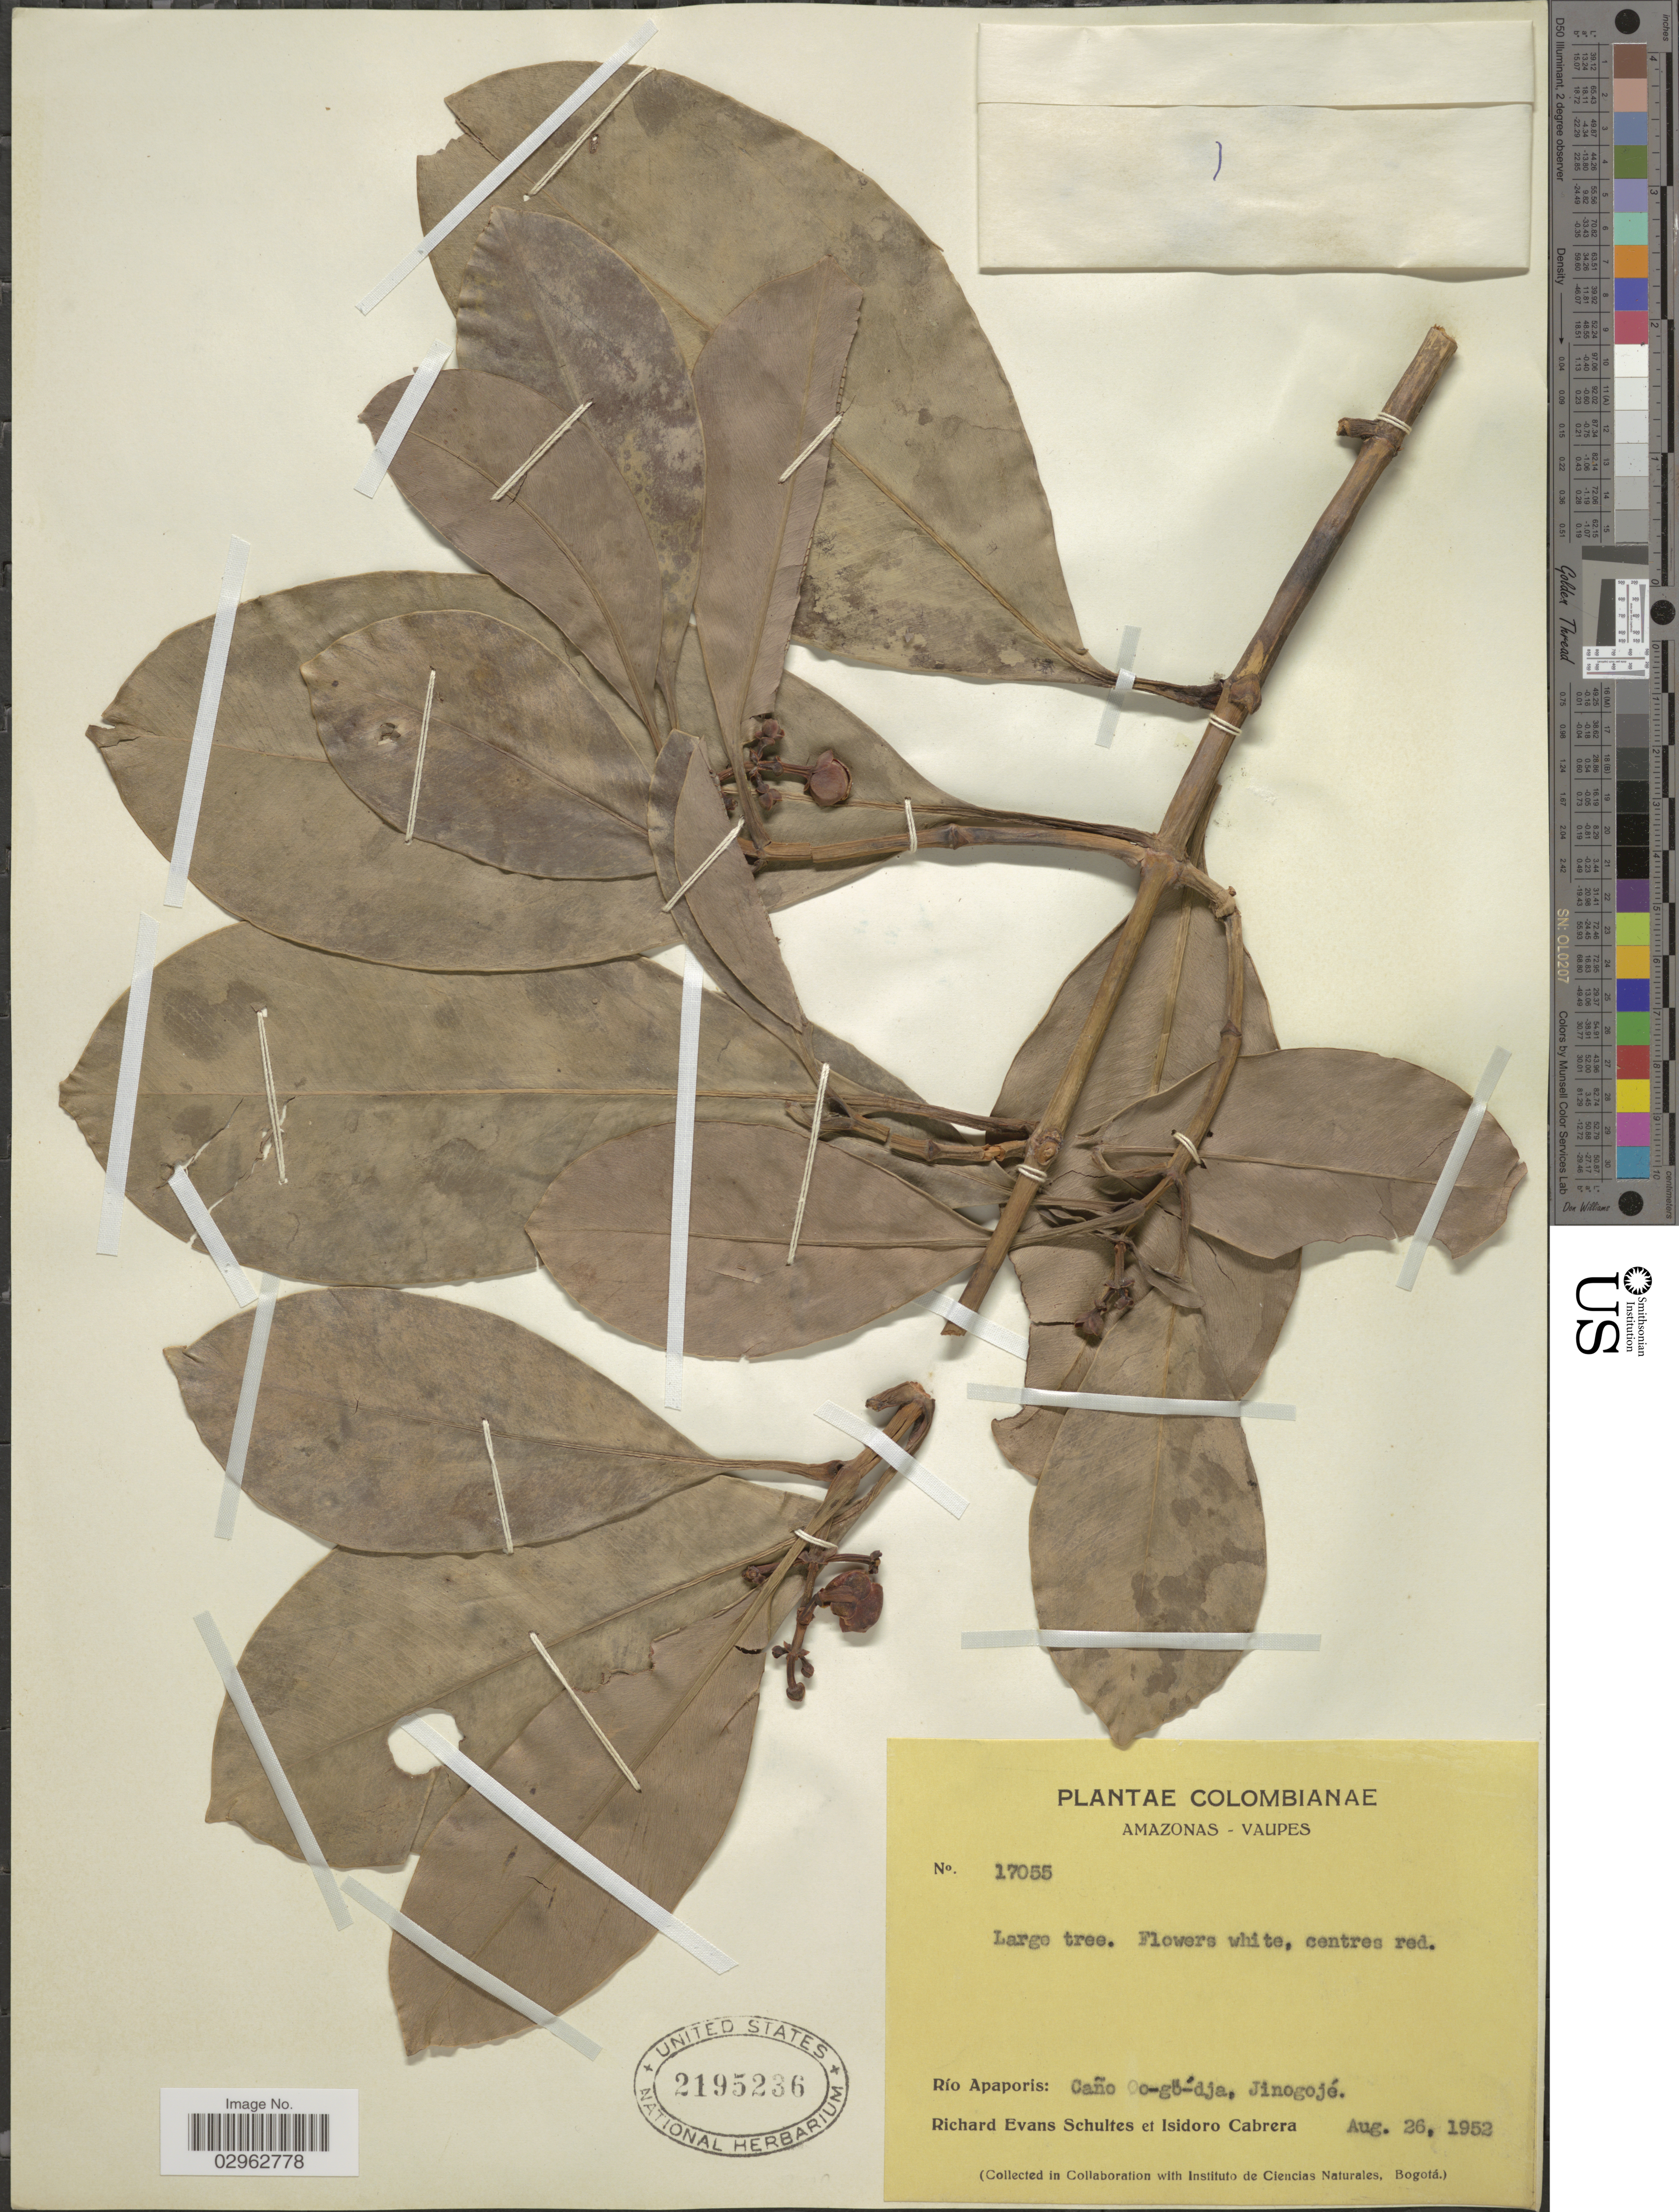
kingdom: Plantae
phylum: Tracheophyta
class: Magnoliopsida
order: Malpighiales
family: Clusiaceae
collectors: R. E. Schultes & I. Cabrera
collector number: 17055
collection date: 1952-08-26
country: Colombia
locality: Amazonas - Vaupes. Río Apaporis: Caño Oo-gö-dja, Jinogojé.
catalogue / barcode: US 2195236